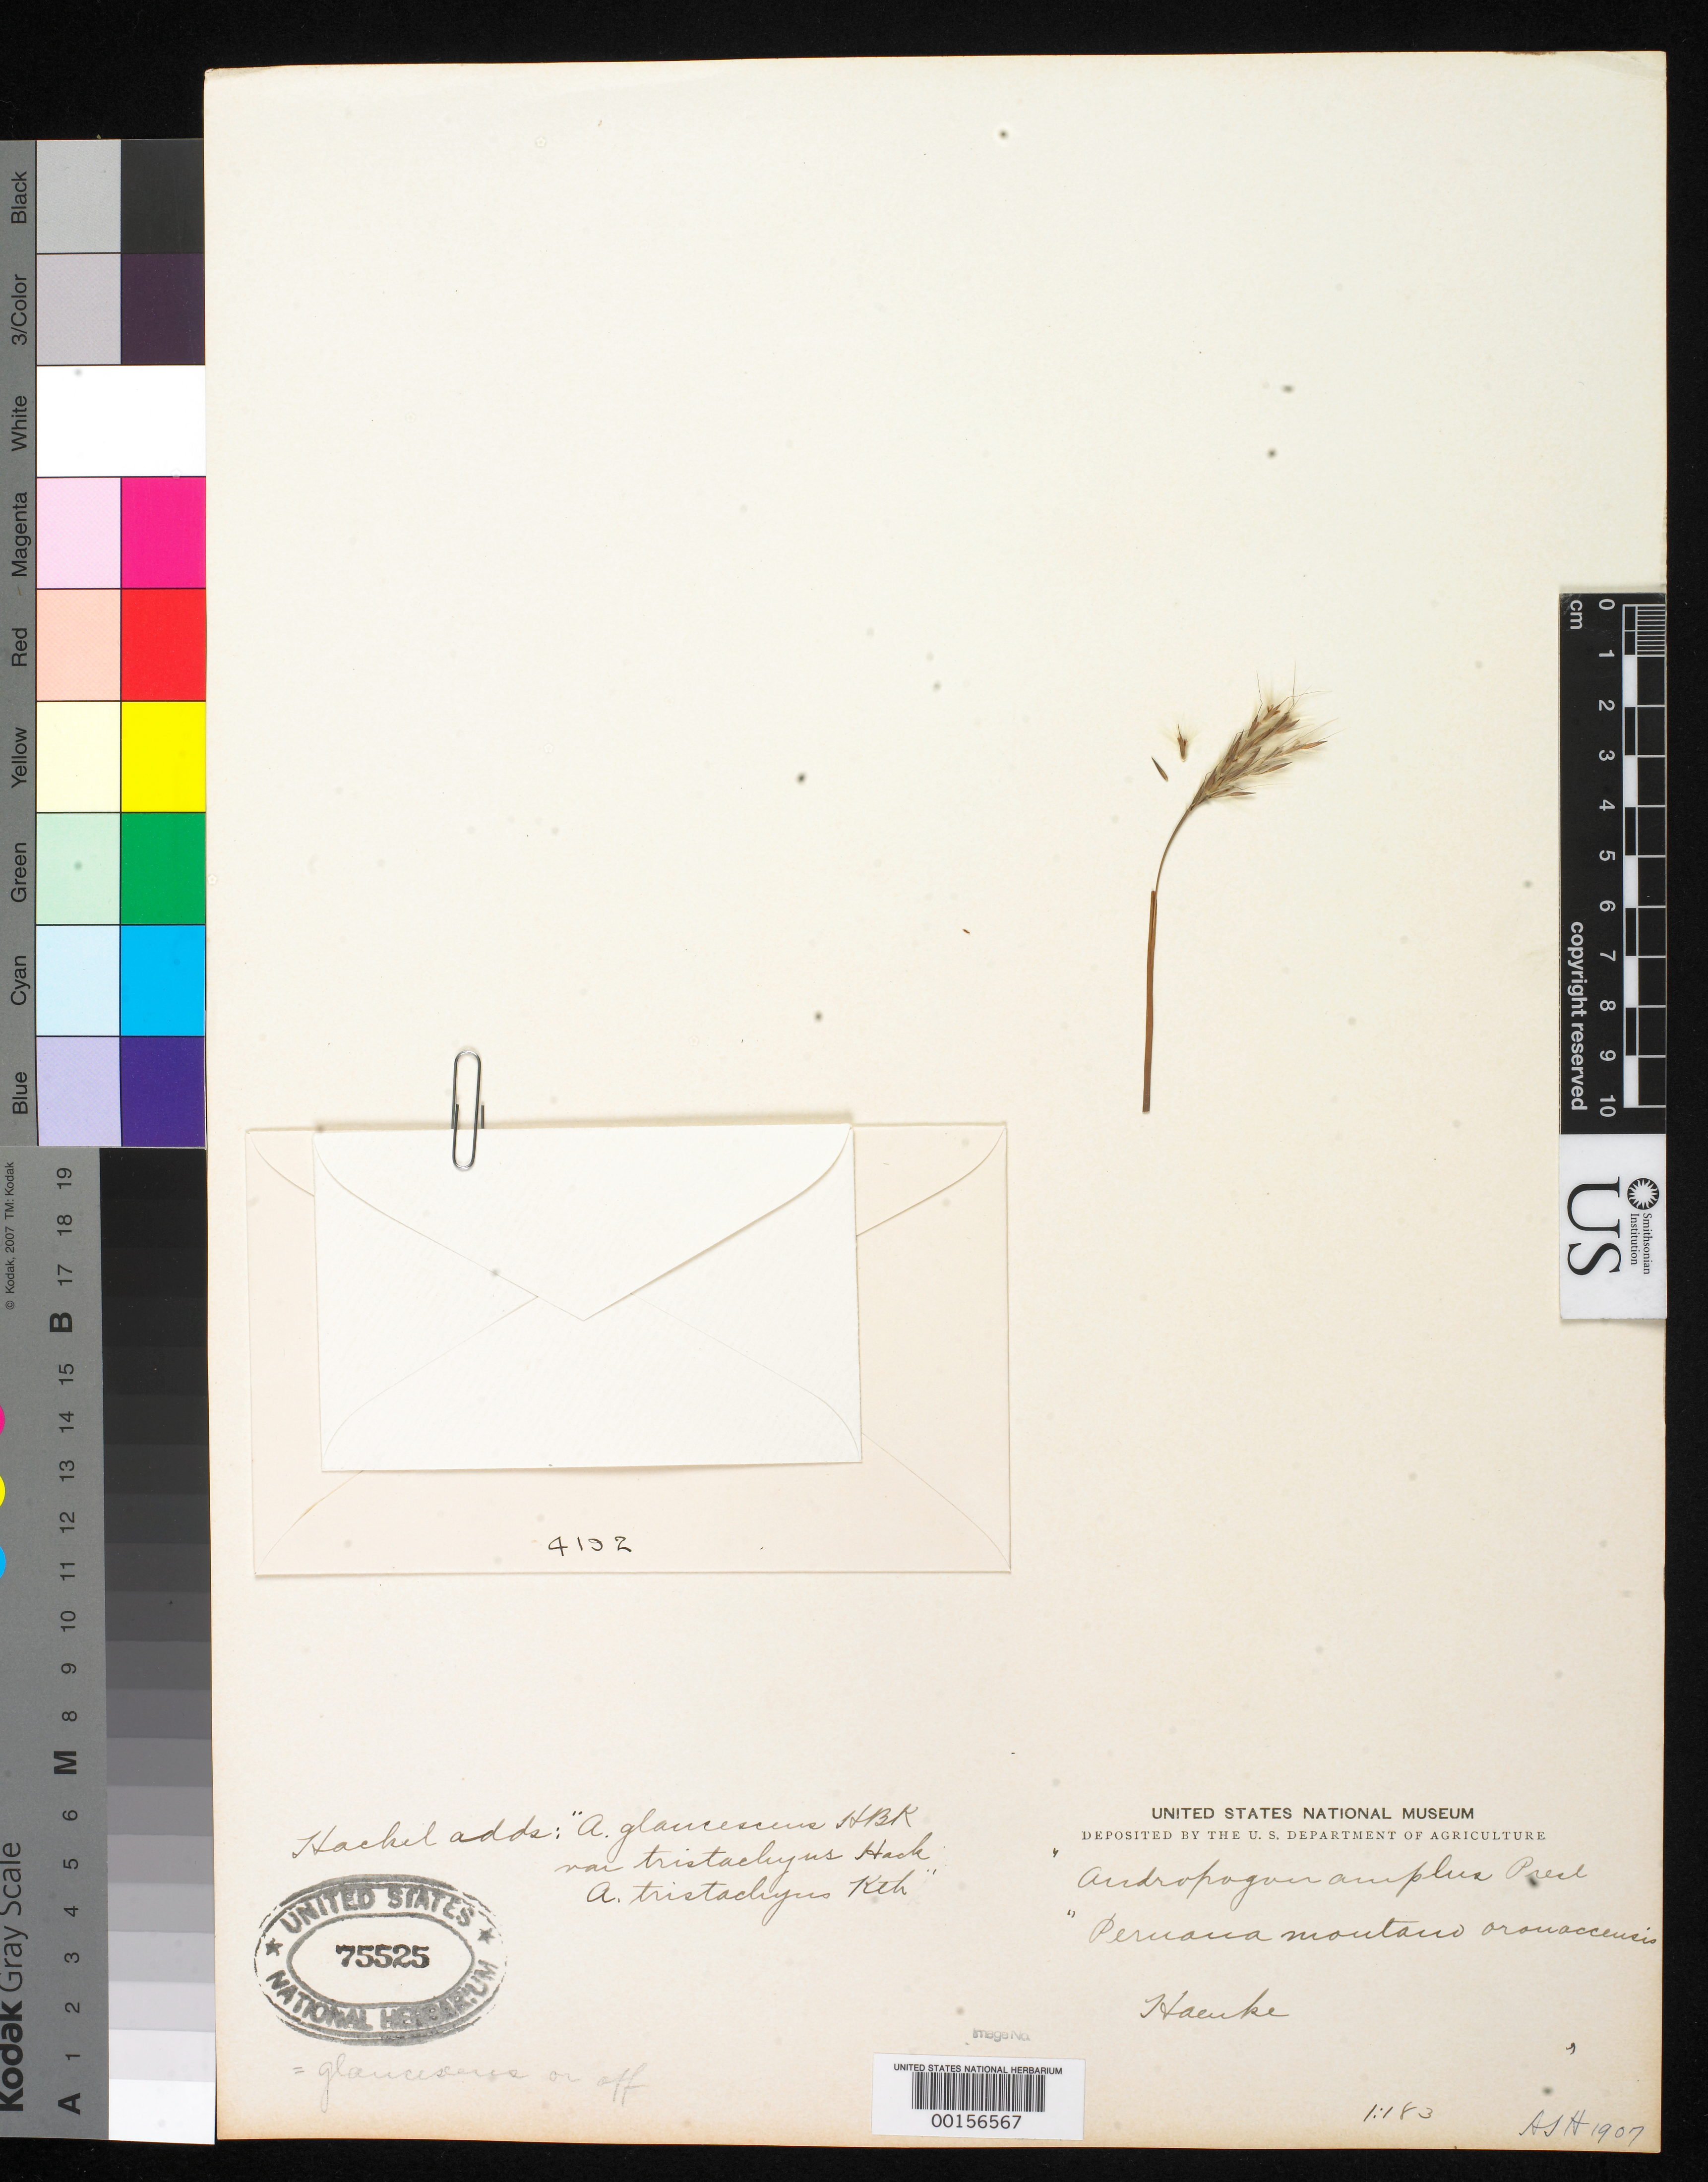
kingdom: Plantae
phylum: Tracheophyta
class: Liliopsida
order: Poales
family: Poaceae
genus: Andropogon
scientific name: Andropogon amplus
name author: C. Presl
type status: Type Fragment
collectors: T. P. X. Haenke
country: Peru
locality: Montanis Huanoccensis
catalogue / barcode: US 75525